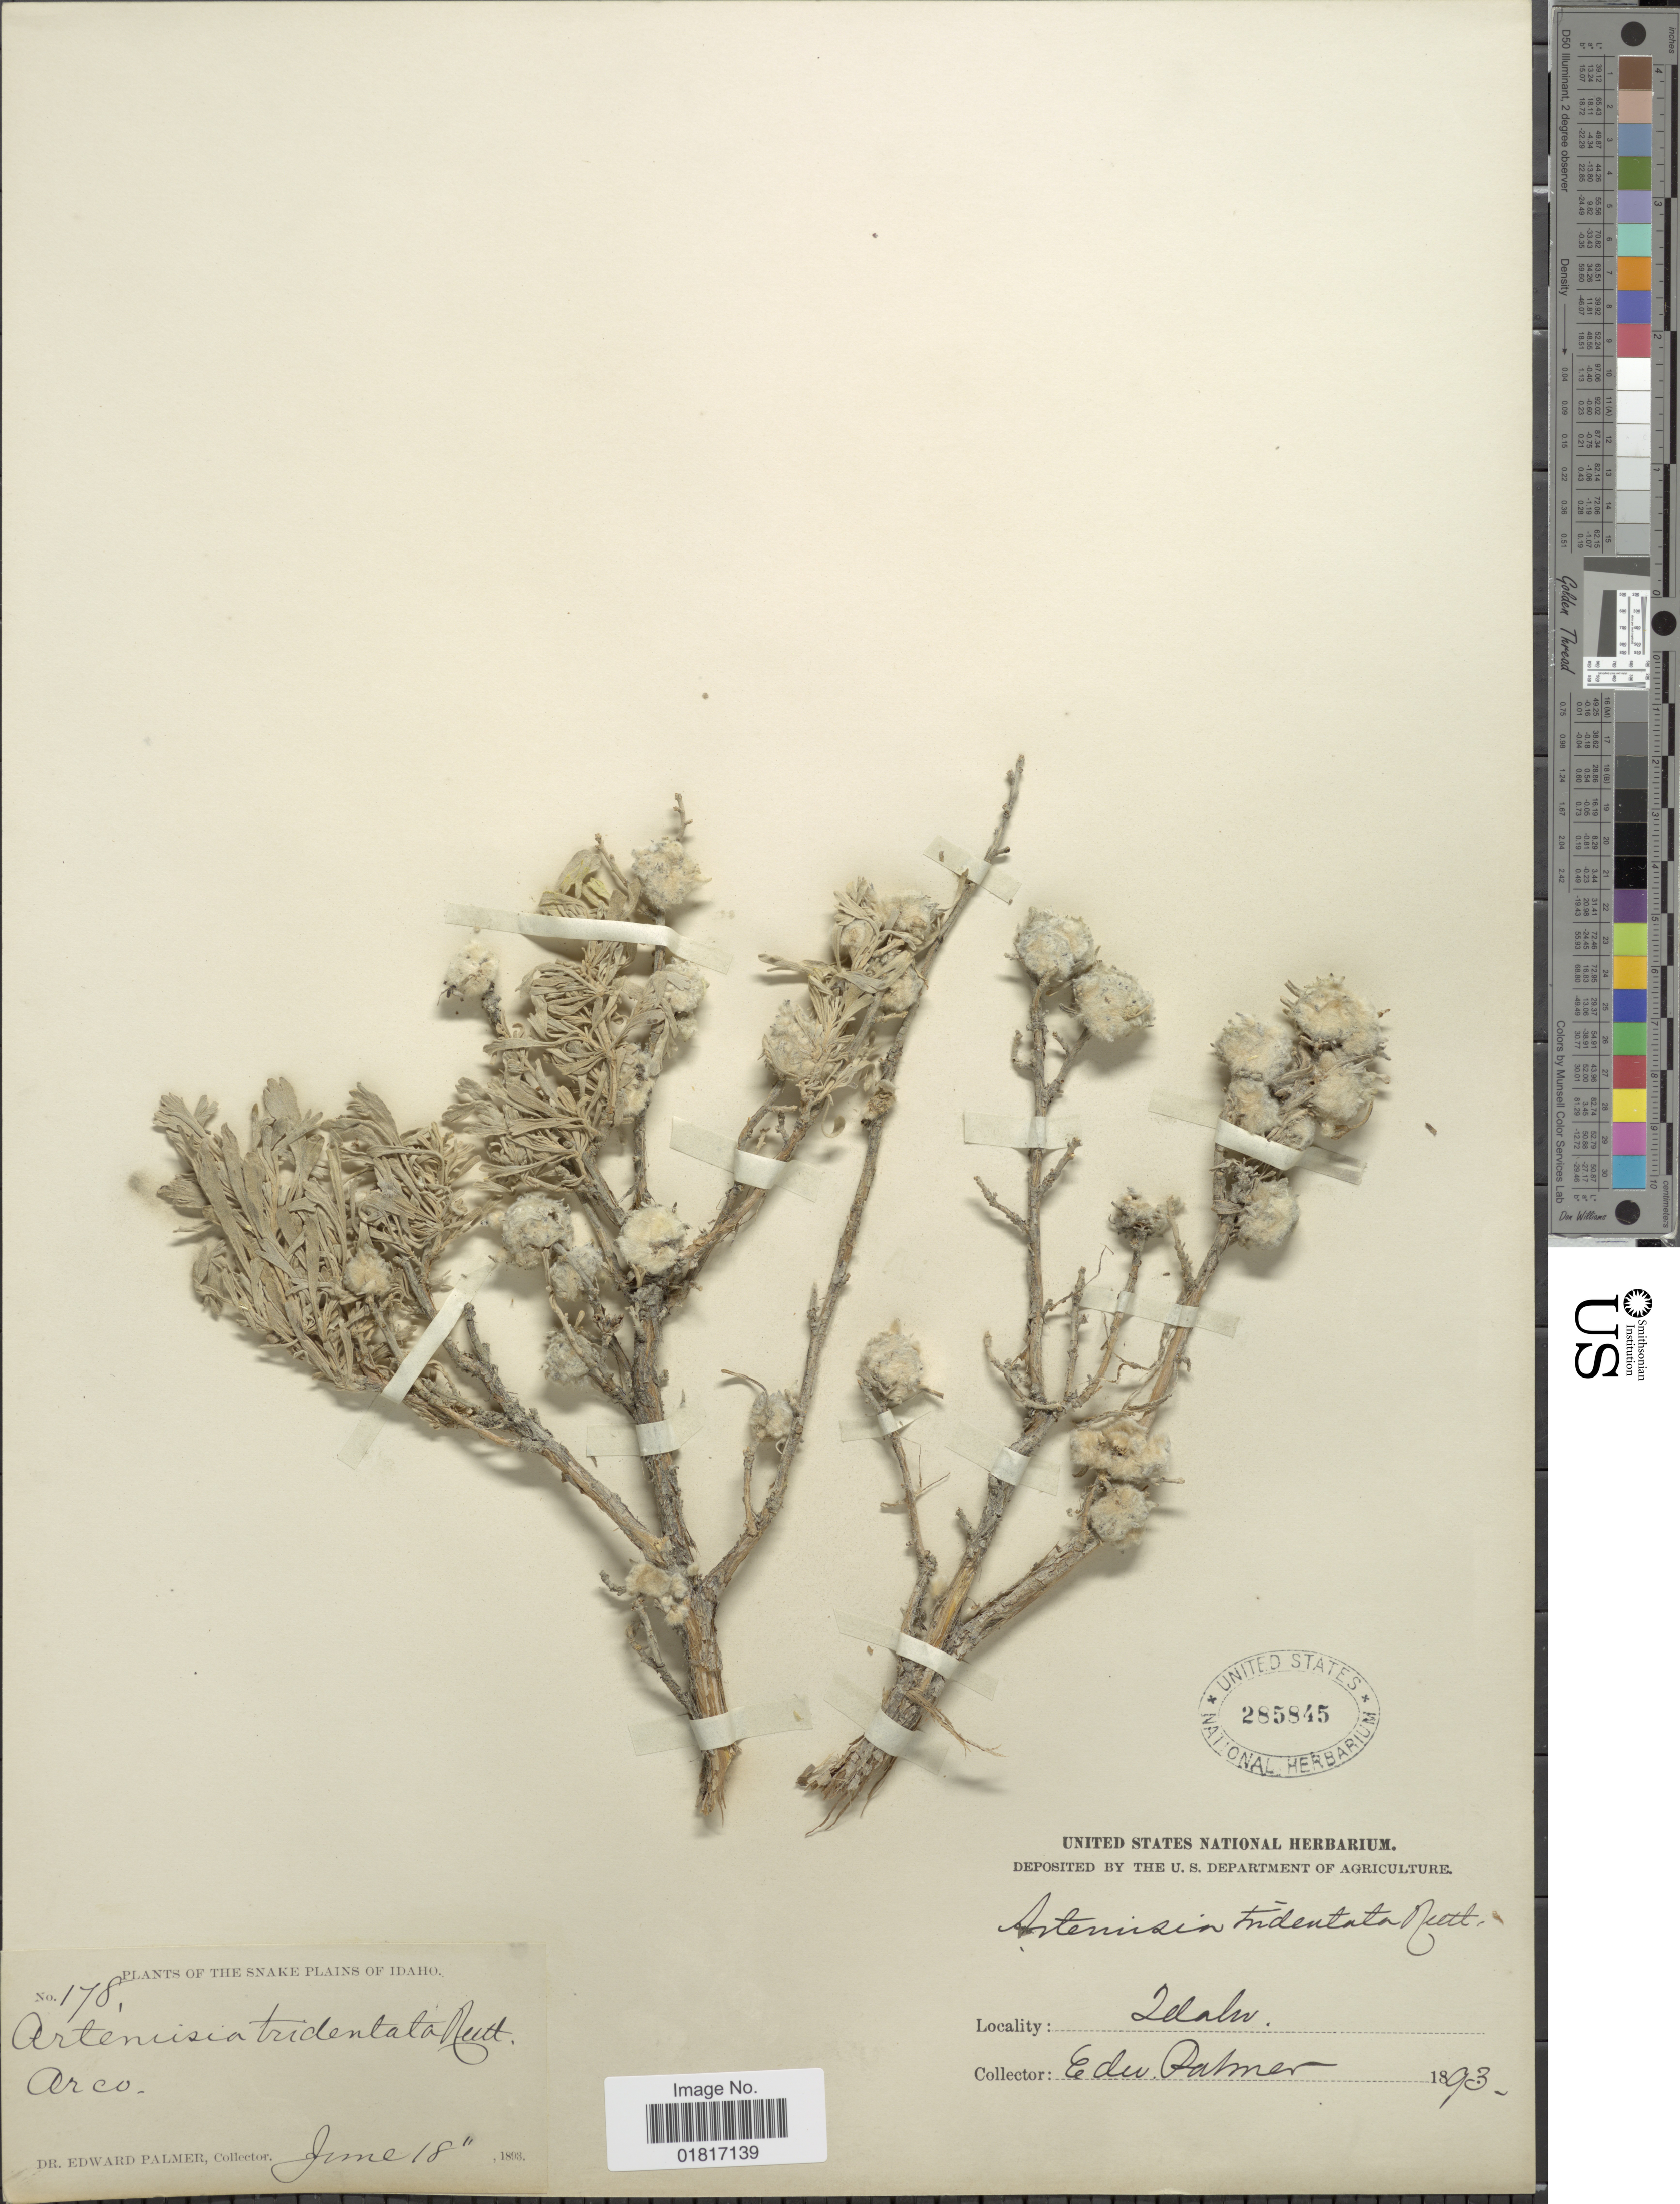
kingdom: Plantae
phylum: Tracheophyta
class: Magnoliopsida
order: Asterales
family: Asteraceae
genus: Artemisia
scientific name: Artemisia tridentata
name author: Nutt.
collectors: E. Palmer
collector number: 178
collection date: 1893-06-18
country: United States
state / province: Idaho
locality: The Snake Plains of Idaho, Arco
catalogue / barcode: US 285845